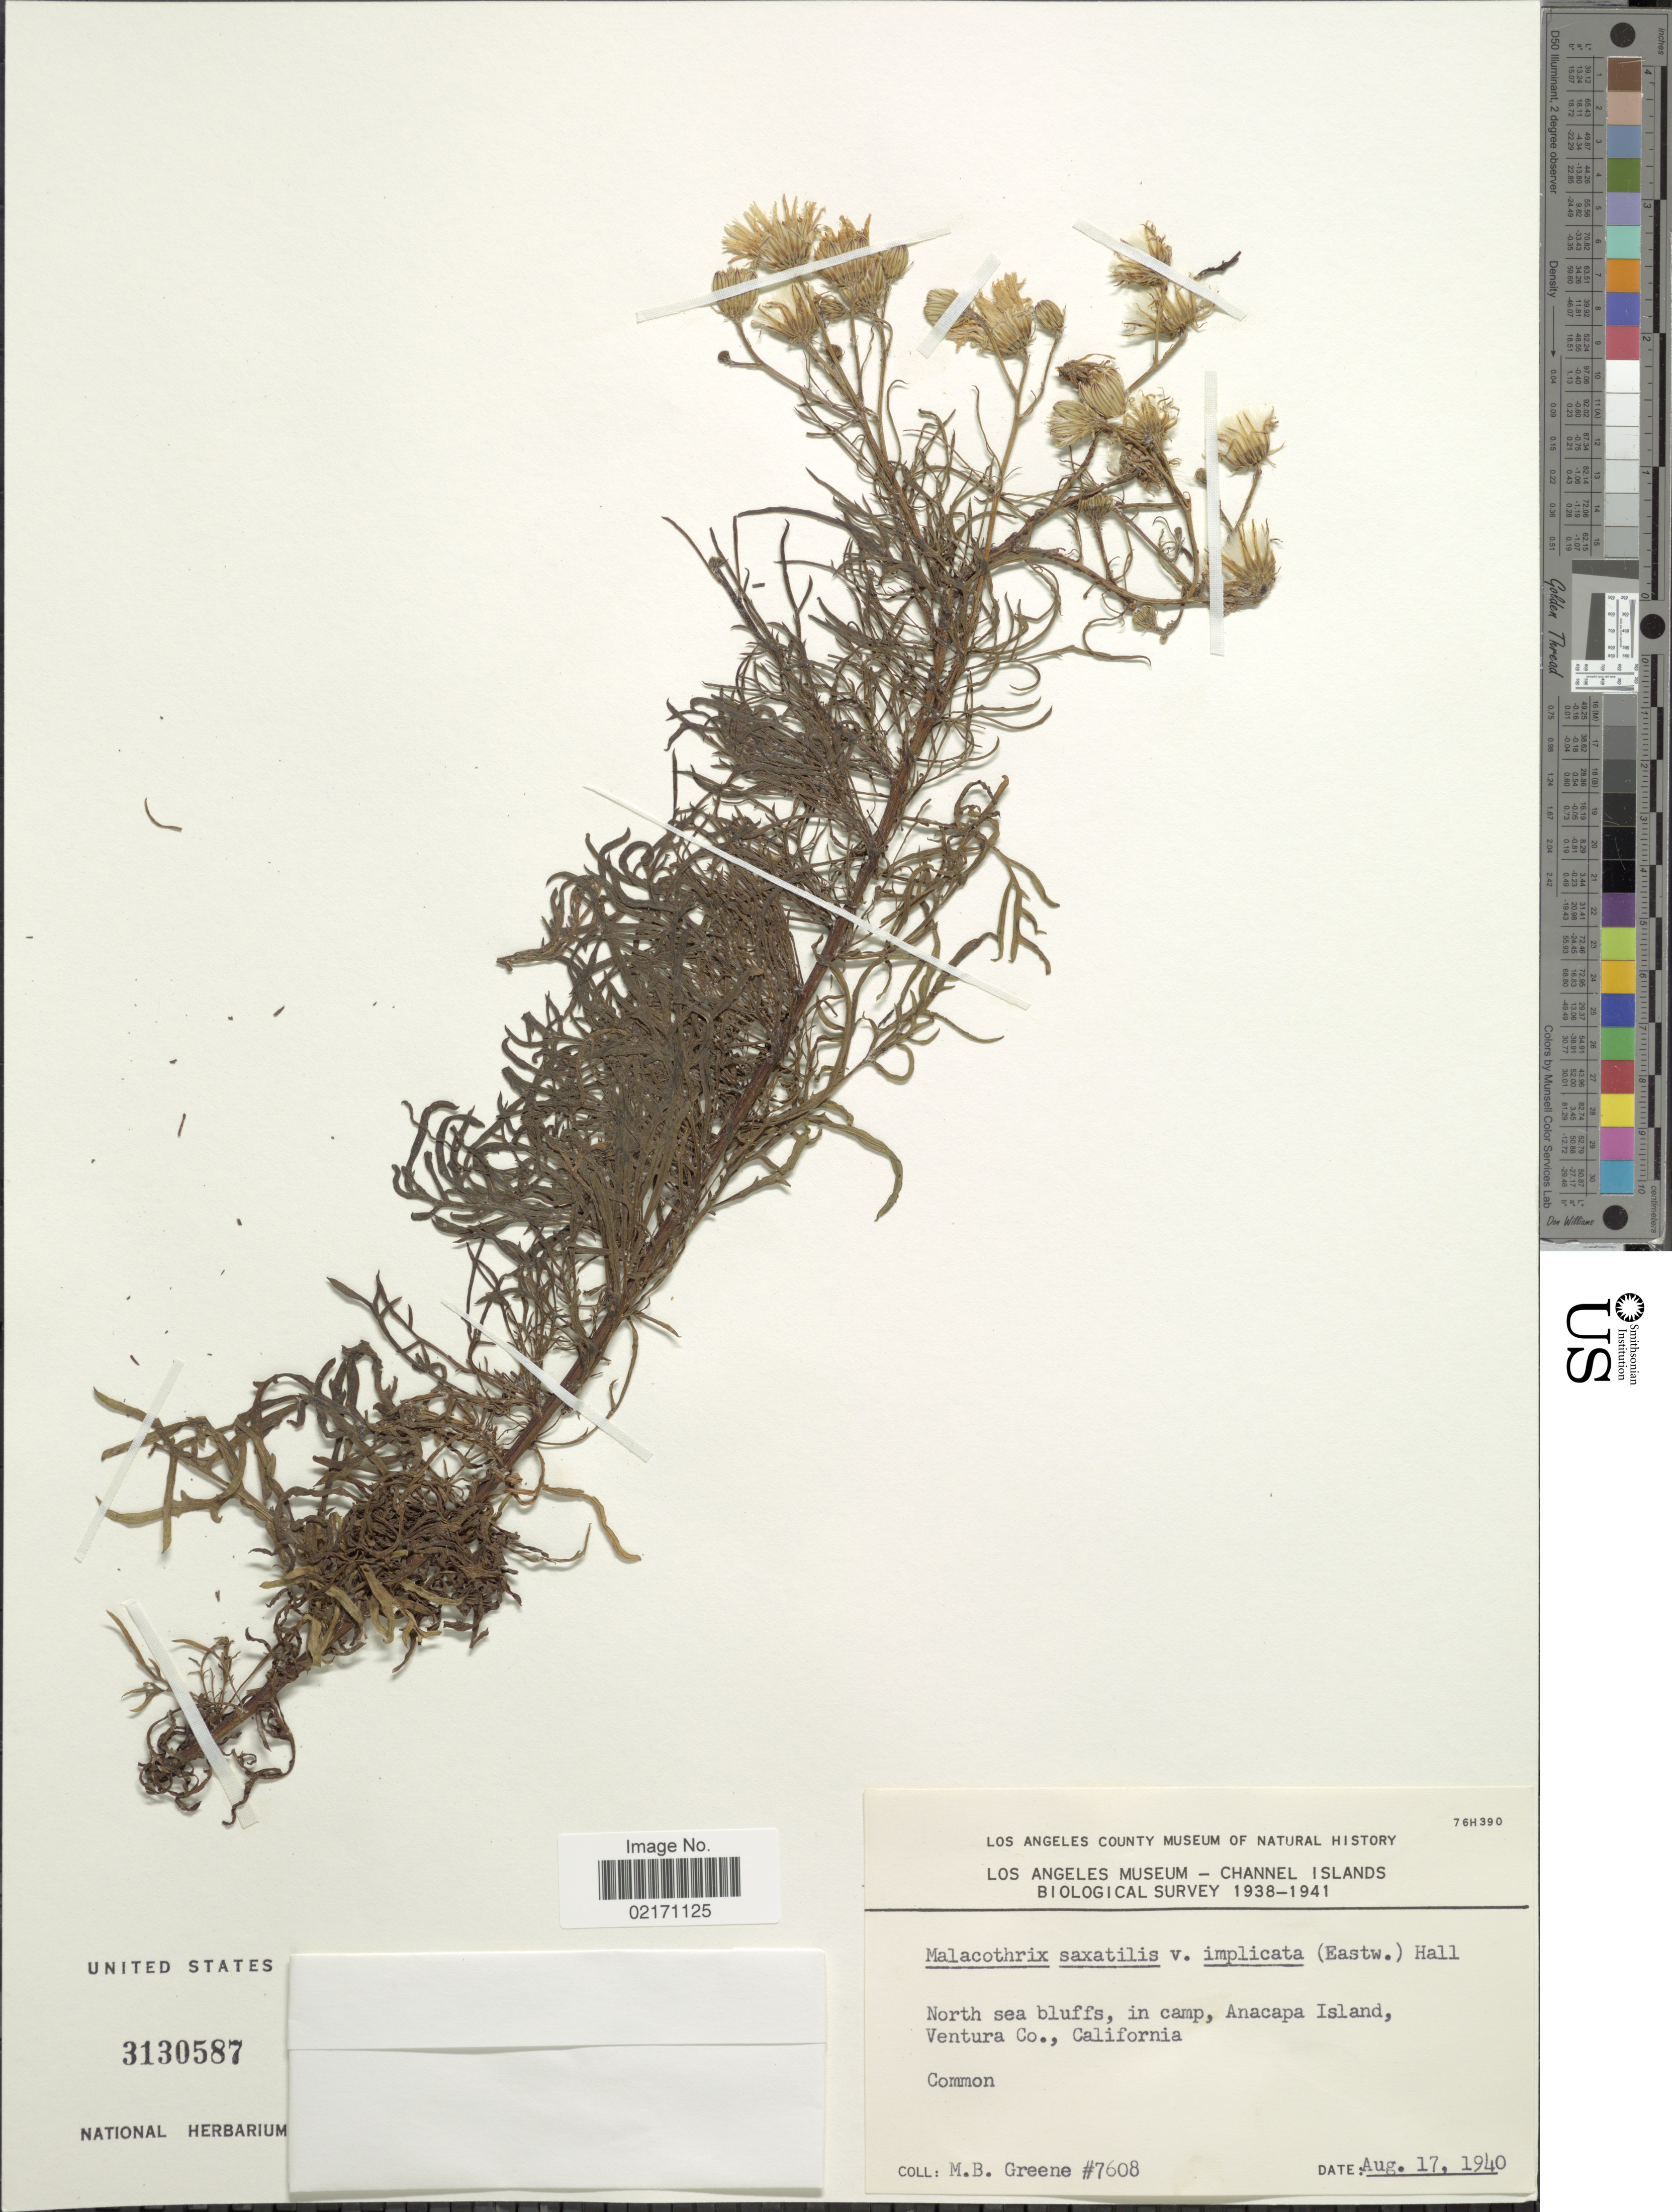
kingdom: Plantae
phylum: Tracheophyta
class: Magnoliopsida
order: Asterales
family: Asteraceae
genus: Malacothrix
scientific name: Malacothrix saxatilis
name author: Torr. & A. Gray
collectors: M. Greene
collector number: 7608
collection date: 1940-08-17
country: United States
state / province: California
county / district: Ventura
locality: Anacapa Island, Ventura Co.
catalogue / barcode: US 3130587